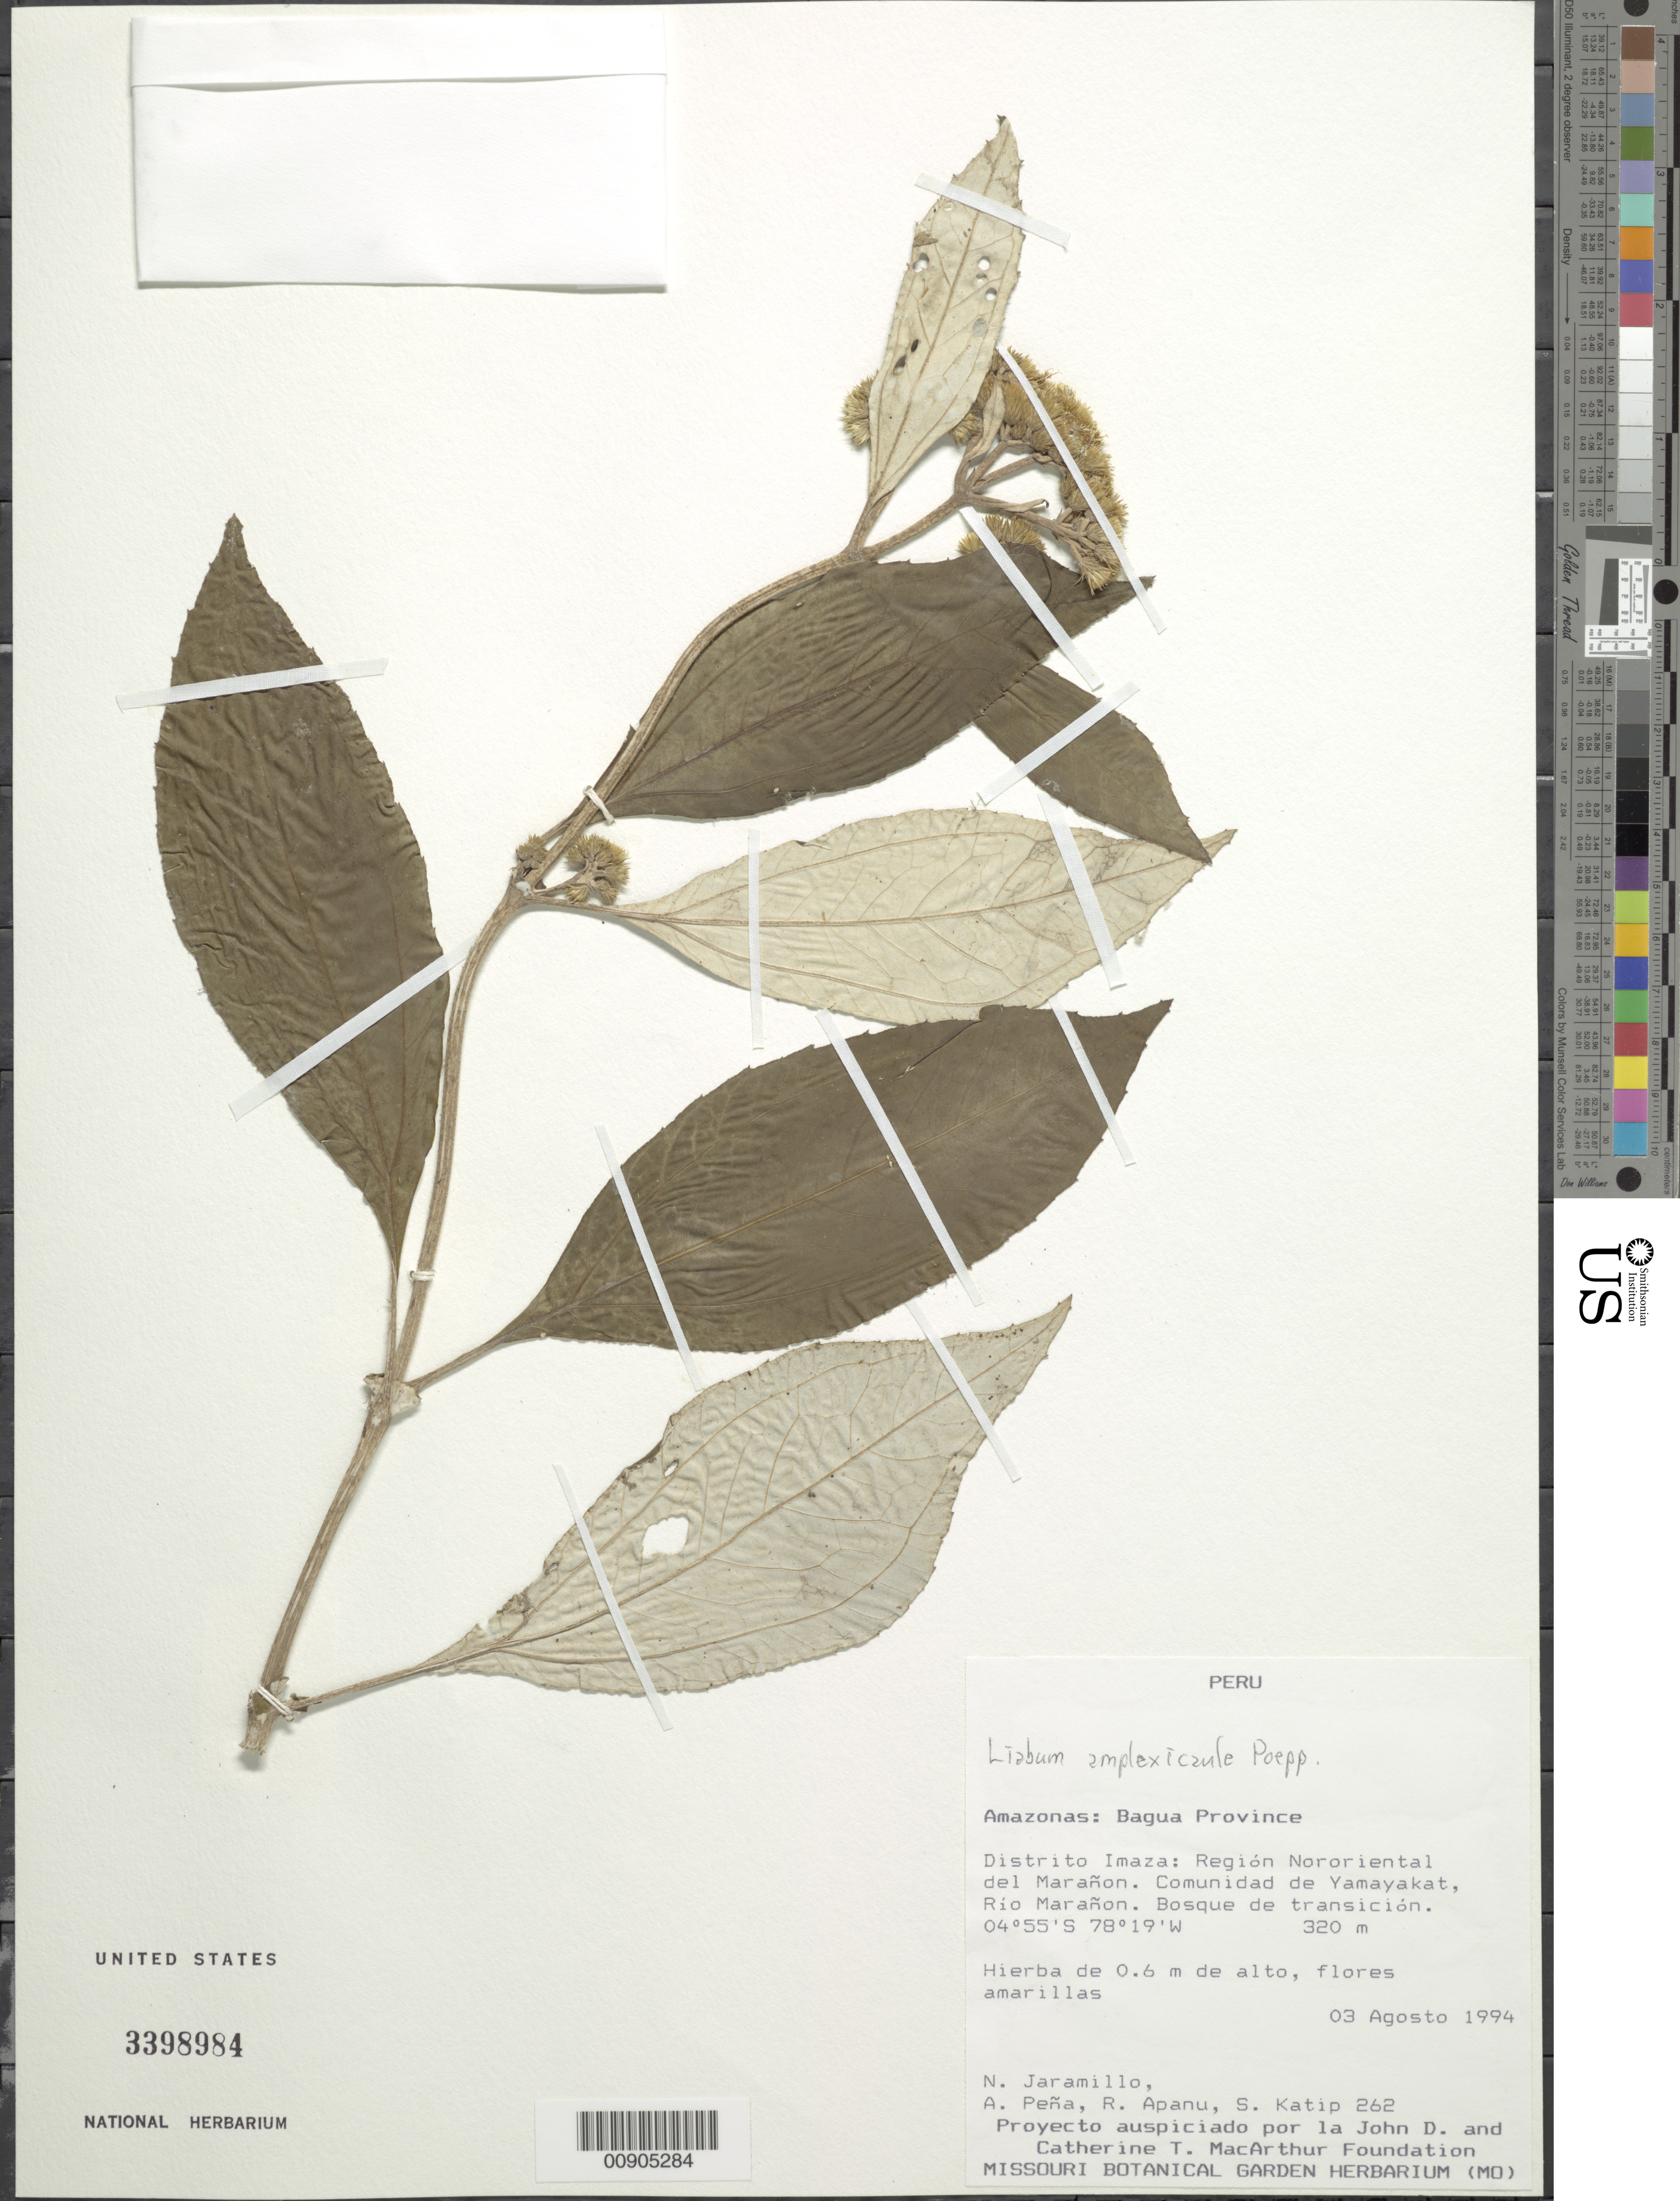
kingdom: Plantae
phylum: Tracheophyta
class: Magnoliopsida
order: Asterales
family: Asteraceae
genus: Liabum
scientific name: Liabum amplexicaule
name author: Poepp. & Endl.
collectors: N. Jaramillo, A. Peña, R. Apanu & S. Katip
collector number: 262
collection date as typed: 3 August 1994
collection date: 1994-08-03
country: Peru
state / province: Amazonas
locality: Bagua Prov., dist. Imaza, nororiental del Marañon, comunidad de Yamayakat, Río Marañon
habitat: Bosque de transición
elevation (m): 320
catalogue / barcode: US 3398984